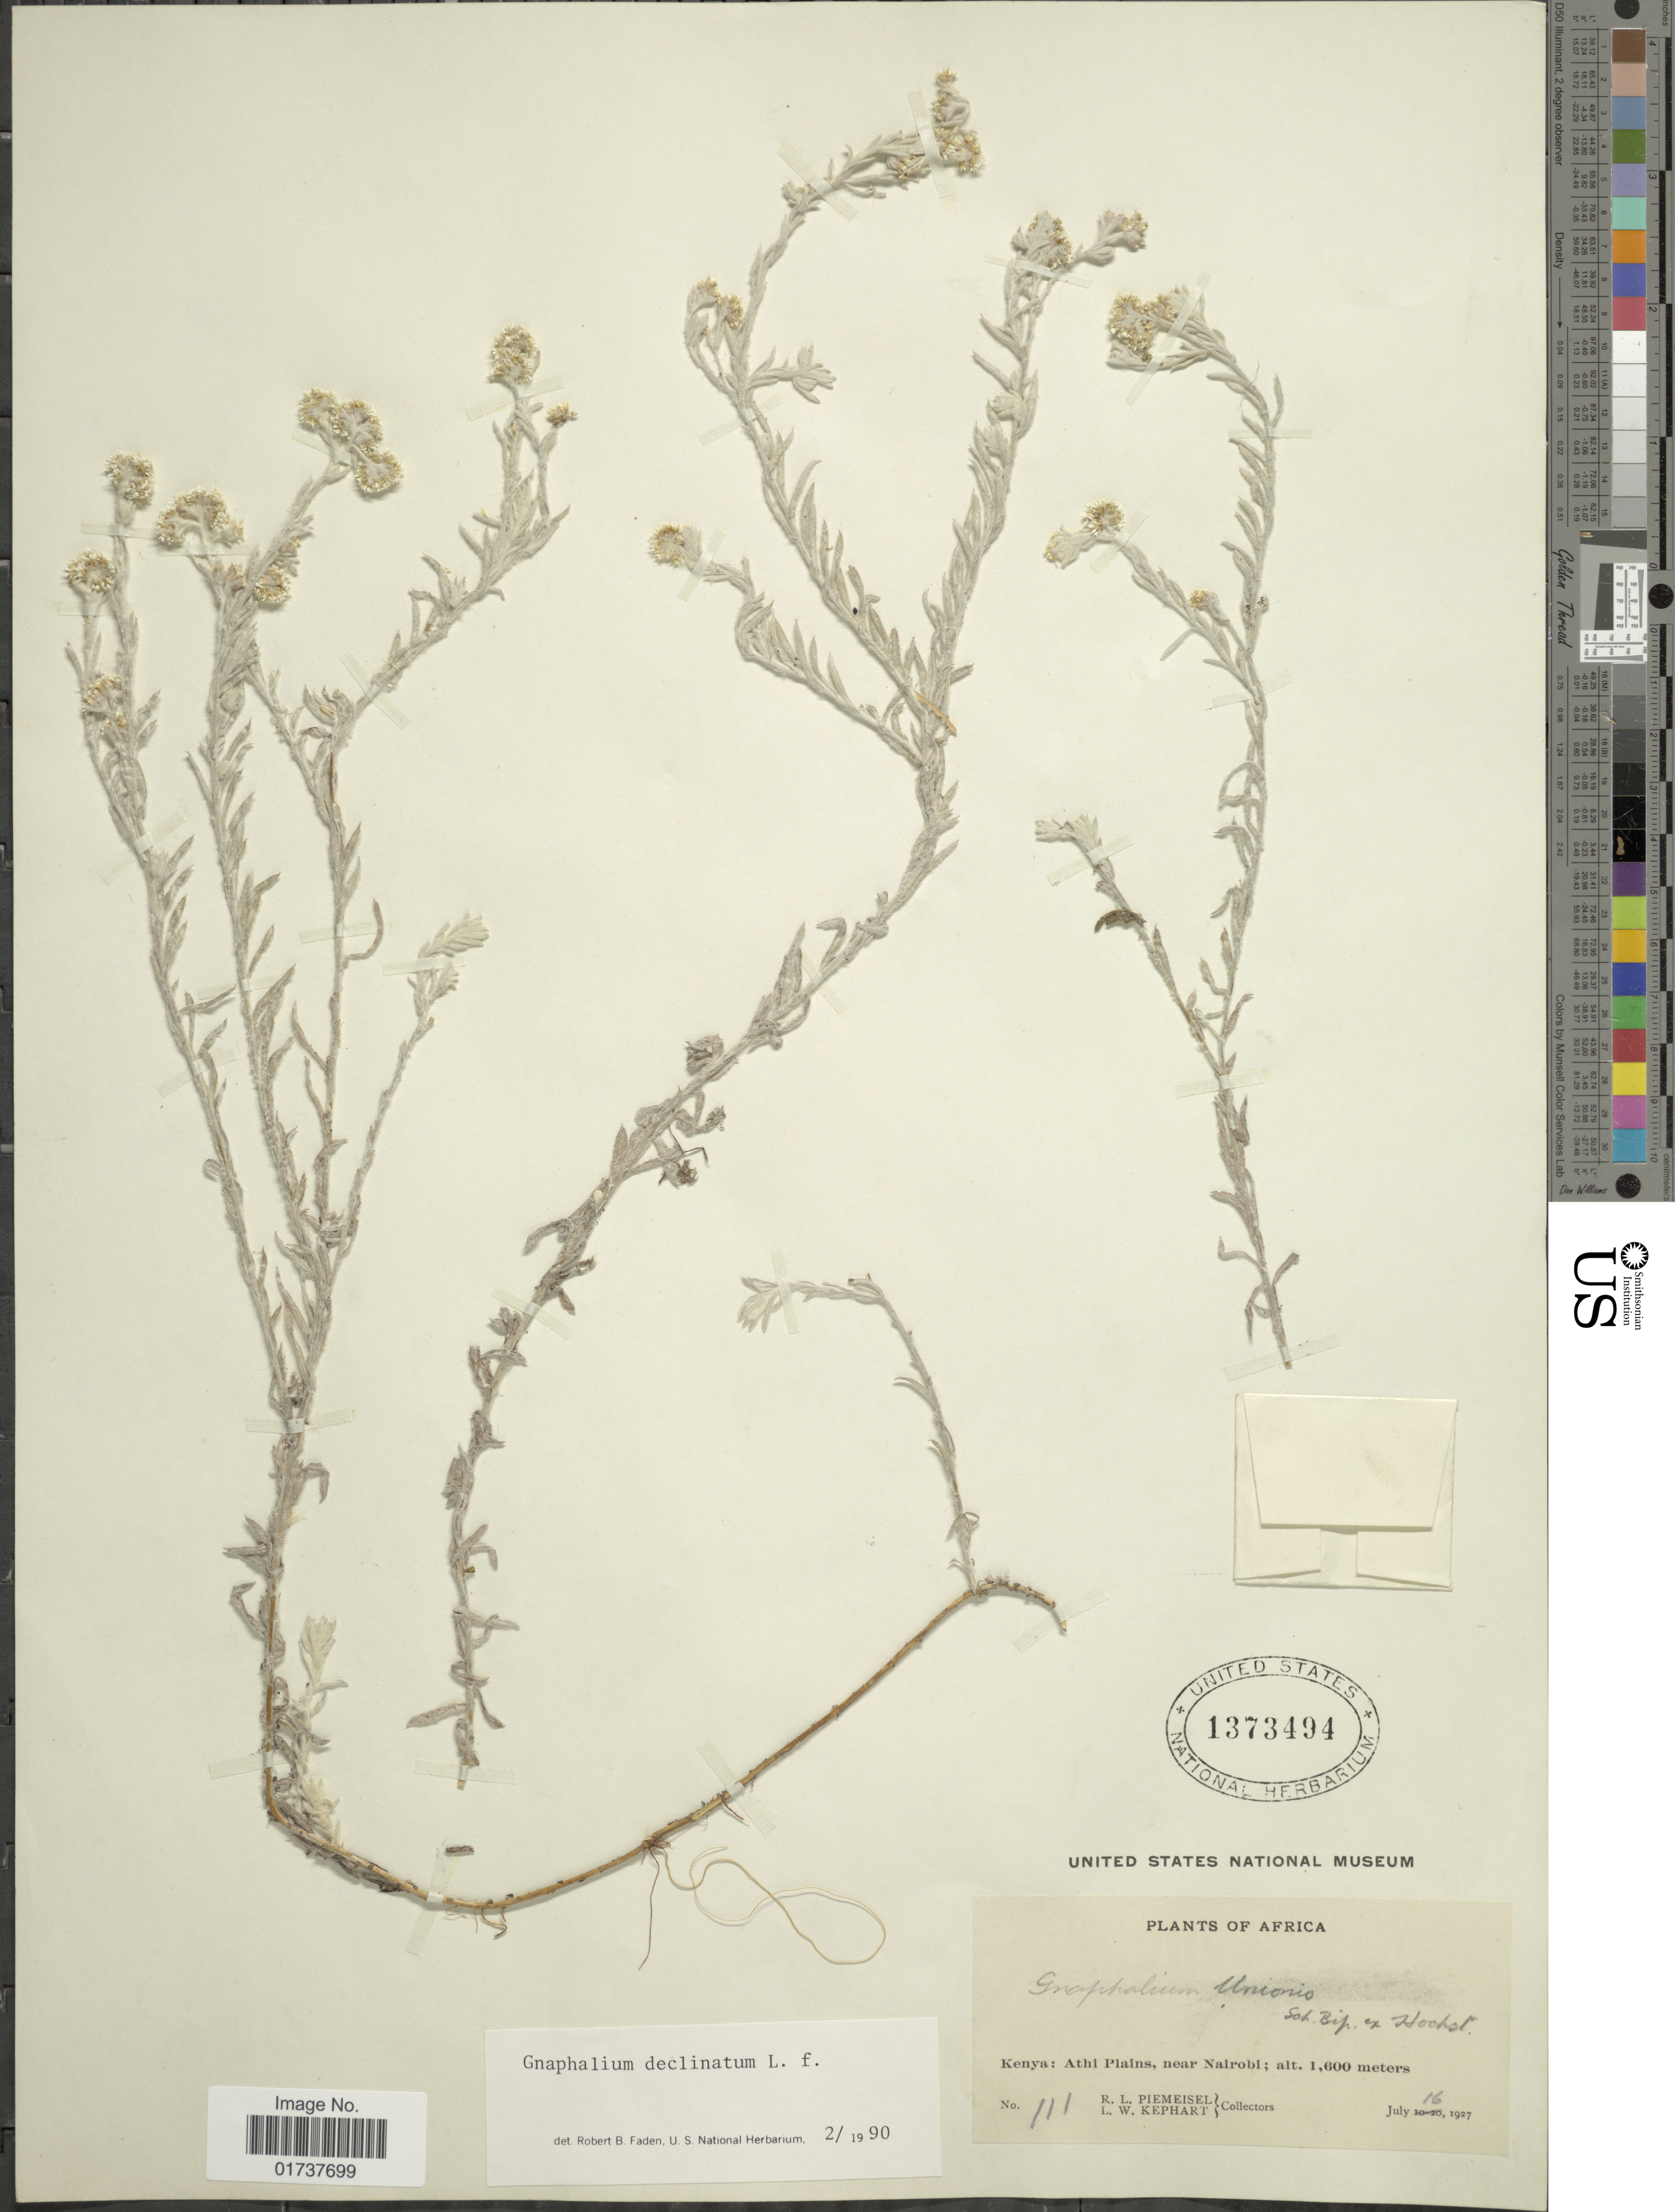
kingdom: Plantae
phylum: Tracheophyta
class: Magnoliopsida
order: Asterales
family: Asteraceae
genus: Gnaphalium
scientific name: Gnaphalium declinatum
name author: L. f.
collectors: R. L. Piemeisel & L. W. Kephart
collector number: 111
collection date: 1927-07-16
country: Kenya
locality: Athi Plains, near Nairobi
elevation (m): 1600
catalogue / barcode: US 1373494